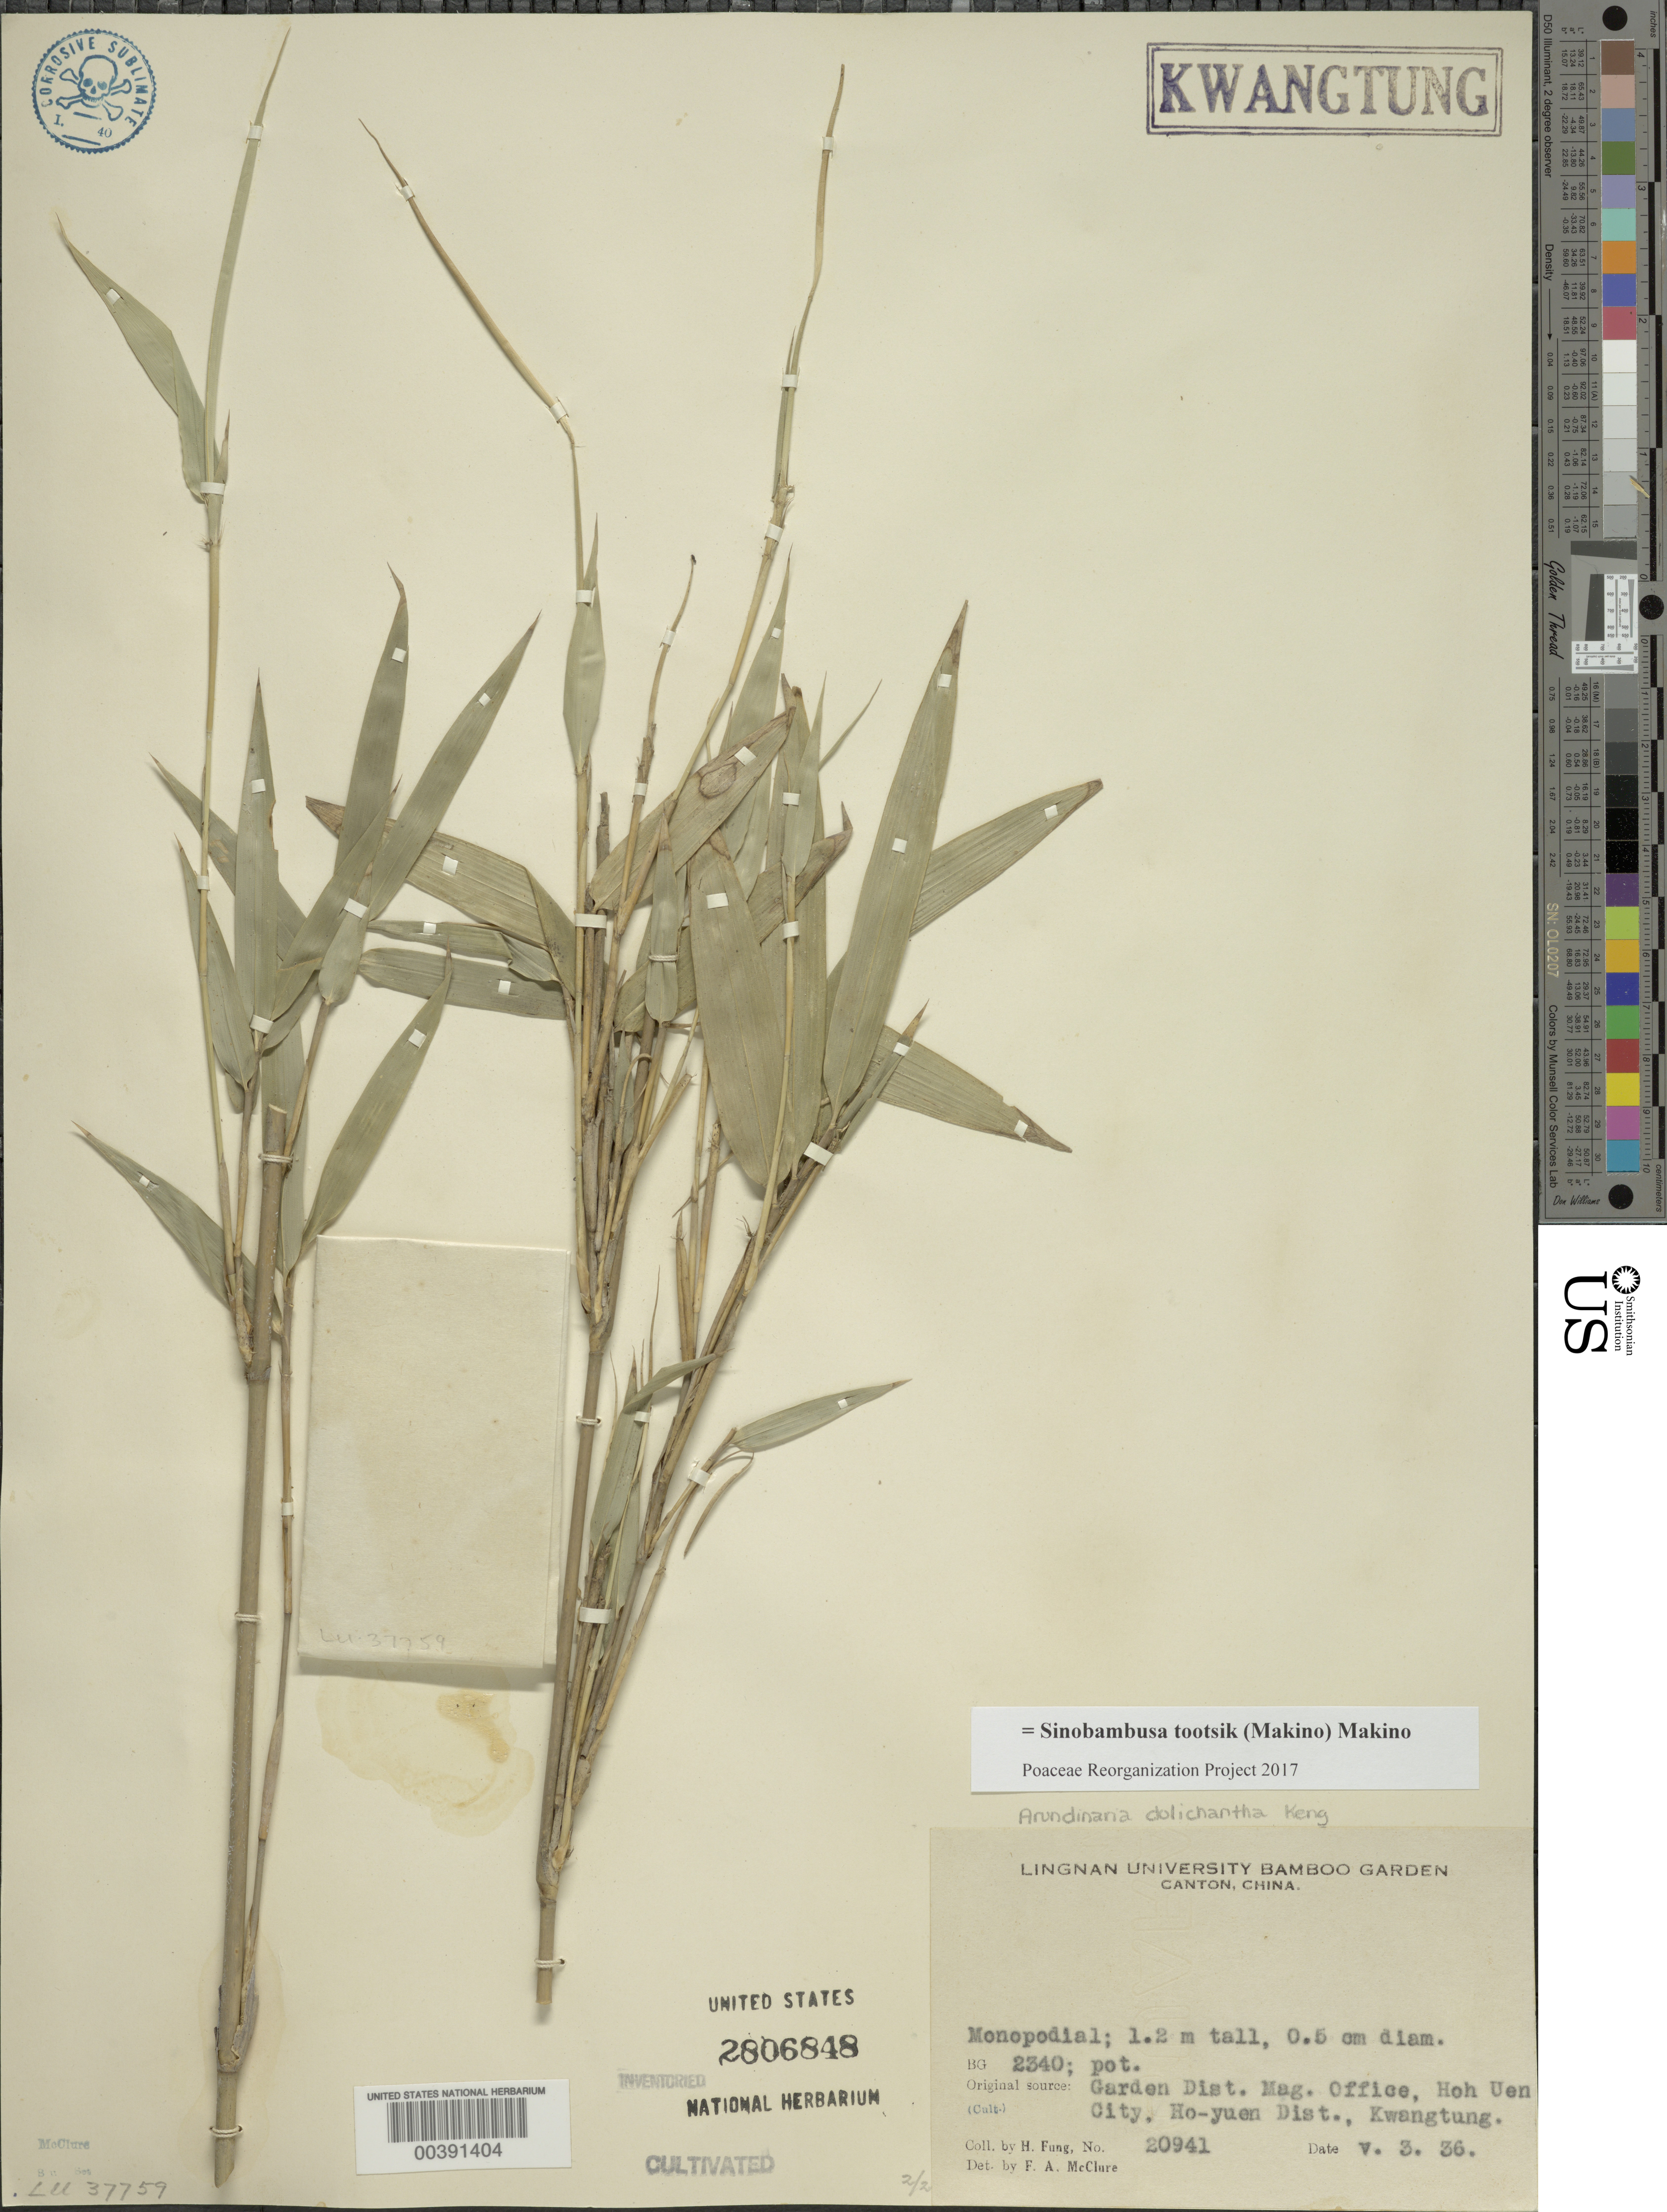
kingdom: Plantae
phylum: Tracheophyta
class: Liliopsida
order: Poales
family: Poaceae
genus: Sinobambusa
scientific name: Sinobambusa tootsik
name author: Makino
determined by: Poaceae Reorganization Project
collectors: H. L. Fung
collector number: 20941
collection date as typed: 03 May 1936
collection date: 1936-05-03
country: China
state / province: Guangdong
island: Honam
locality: Lingnan Univ. Bamboo Garden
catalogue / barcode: US 2806848